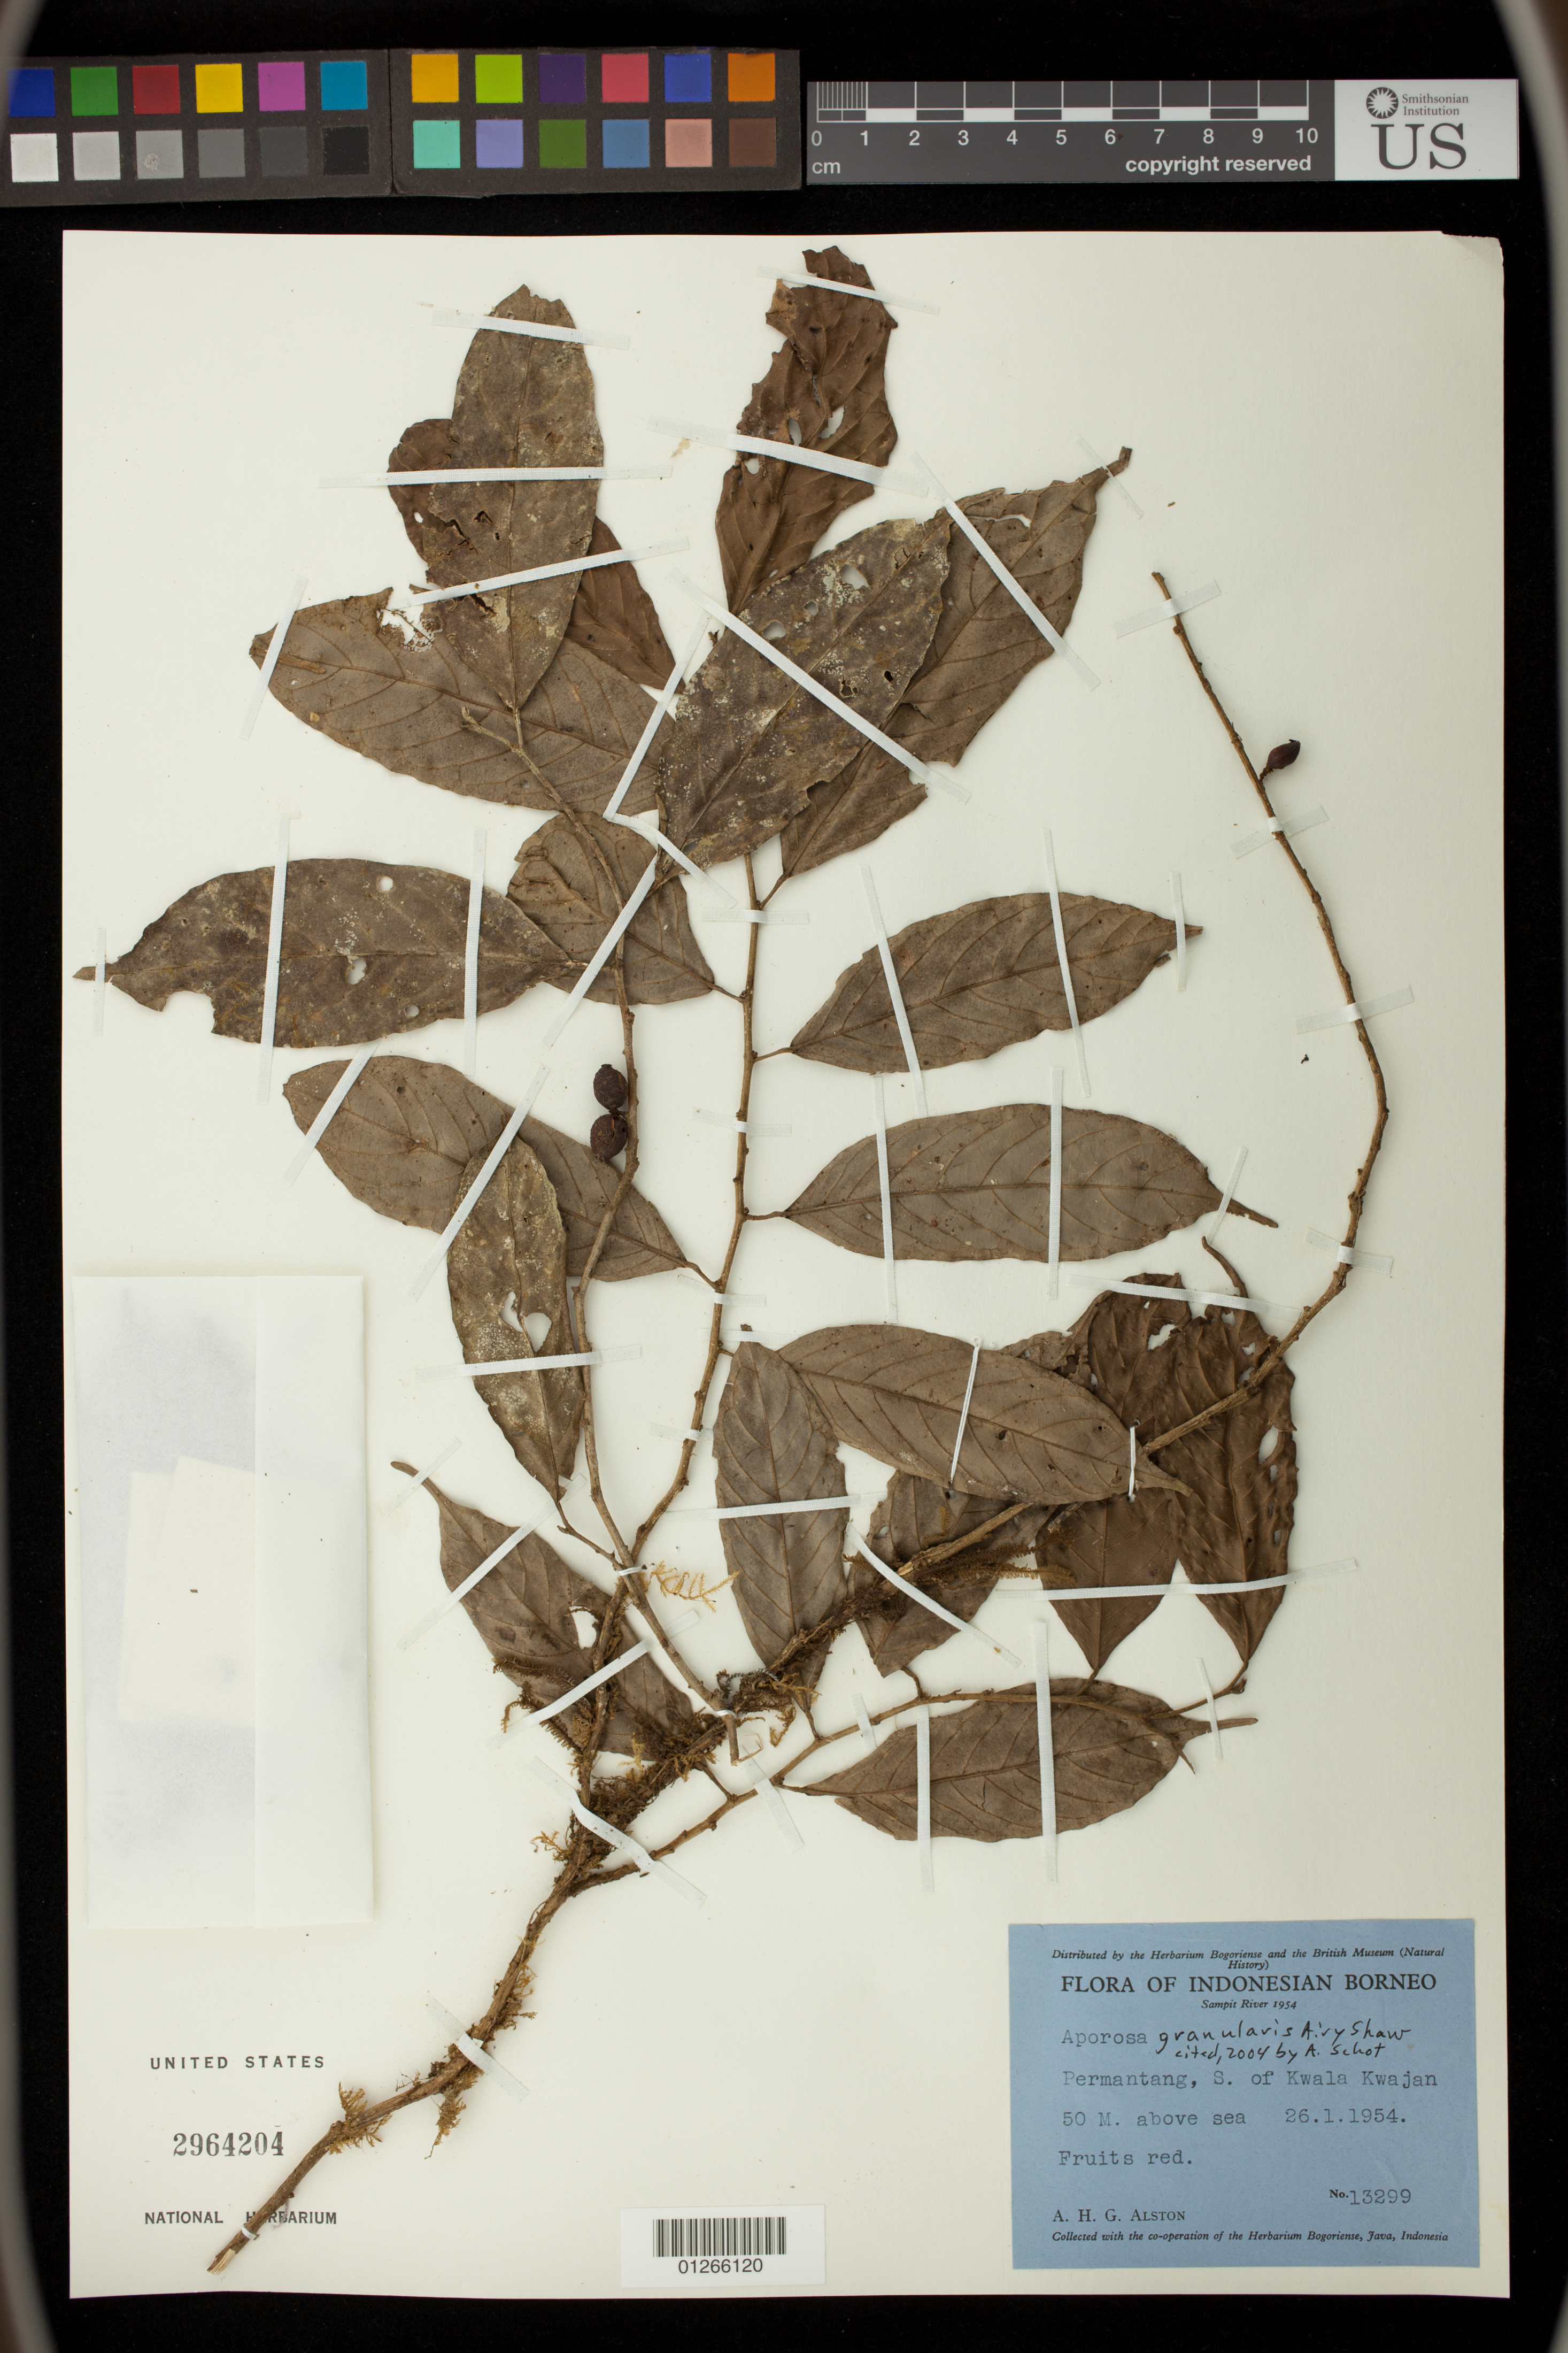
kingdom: Plantae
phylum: Tracheophyta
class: Magnoliopsida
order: Malpighiales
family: Phyllanthaceae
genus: Aporosa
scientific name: Aporosa granularis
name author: Airy Shaw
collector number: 13299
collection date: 1954-01-26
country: Indonesia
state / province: Borneo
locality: Sampit River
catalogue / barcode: US 2964204